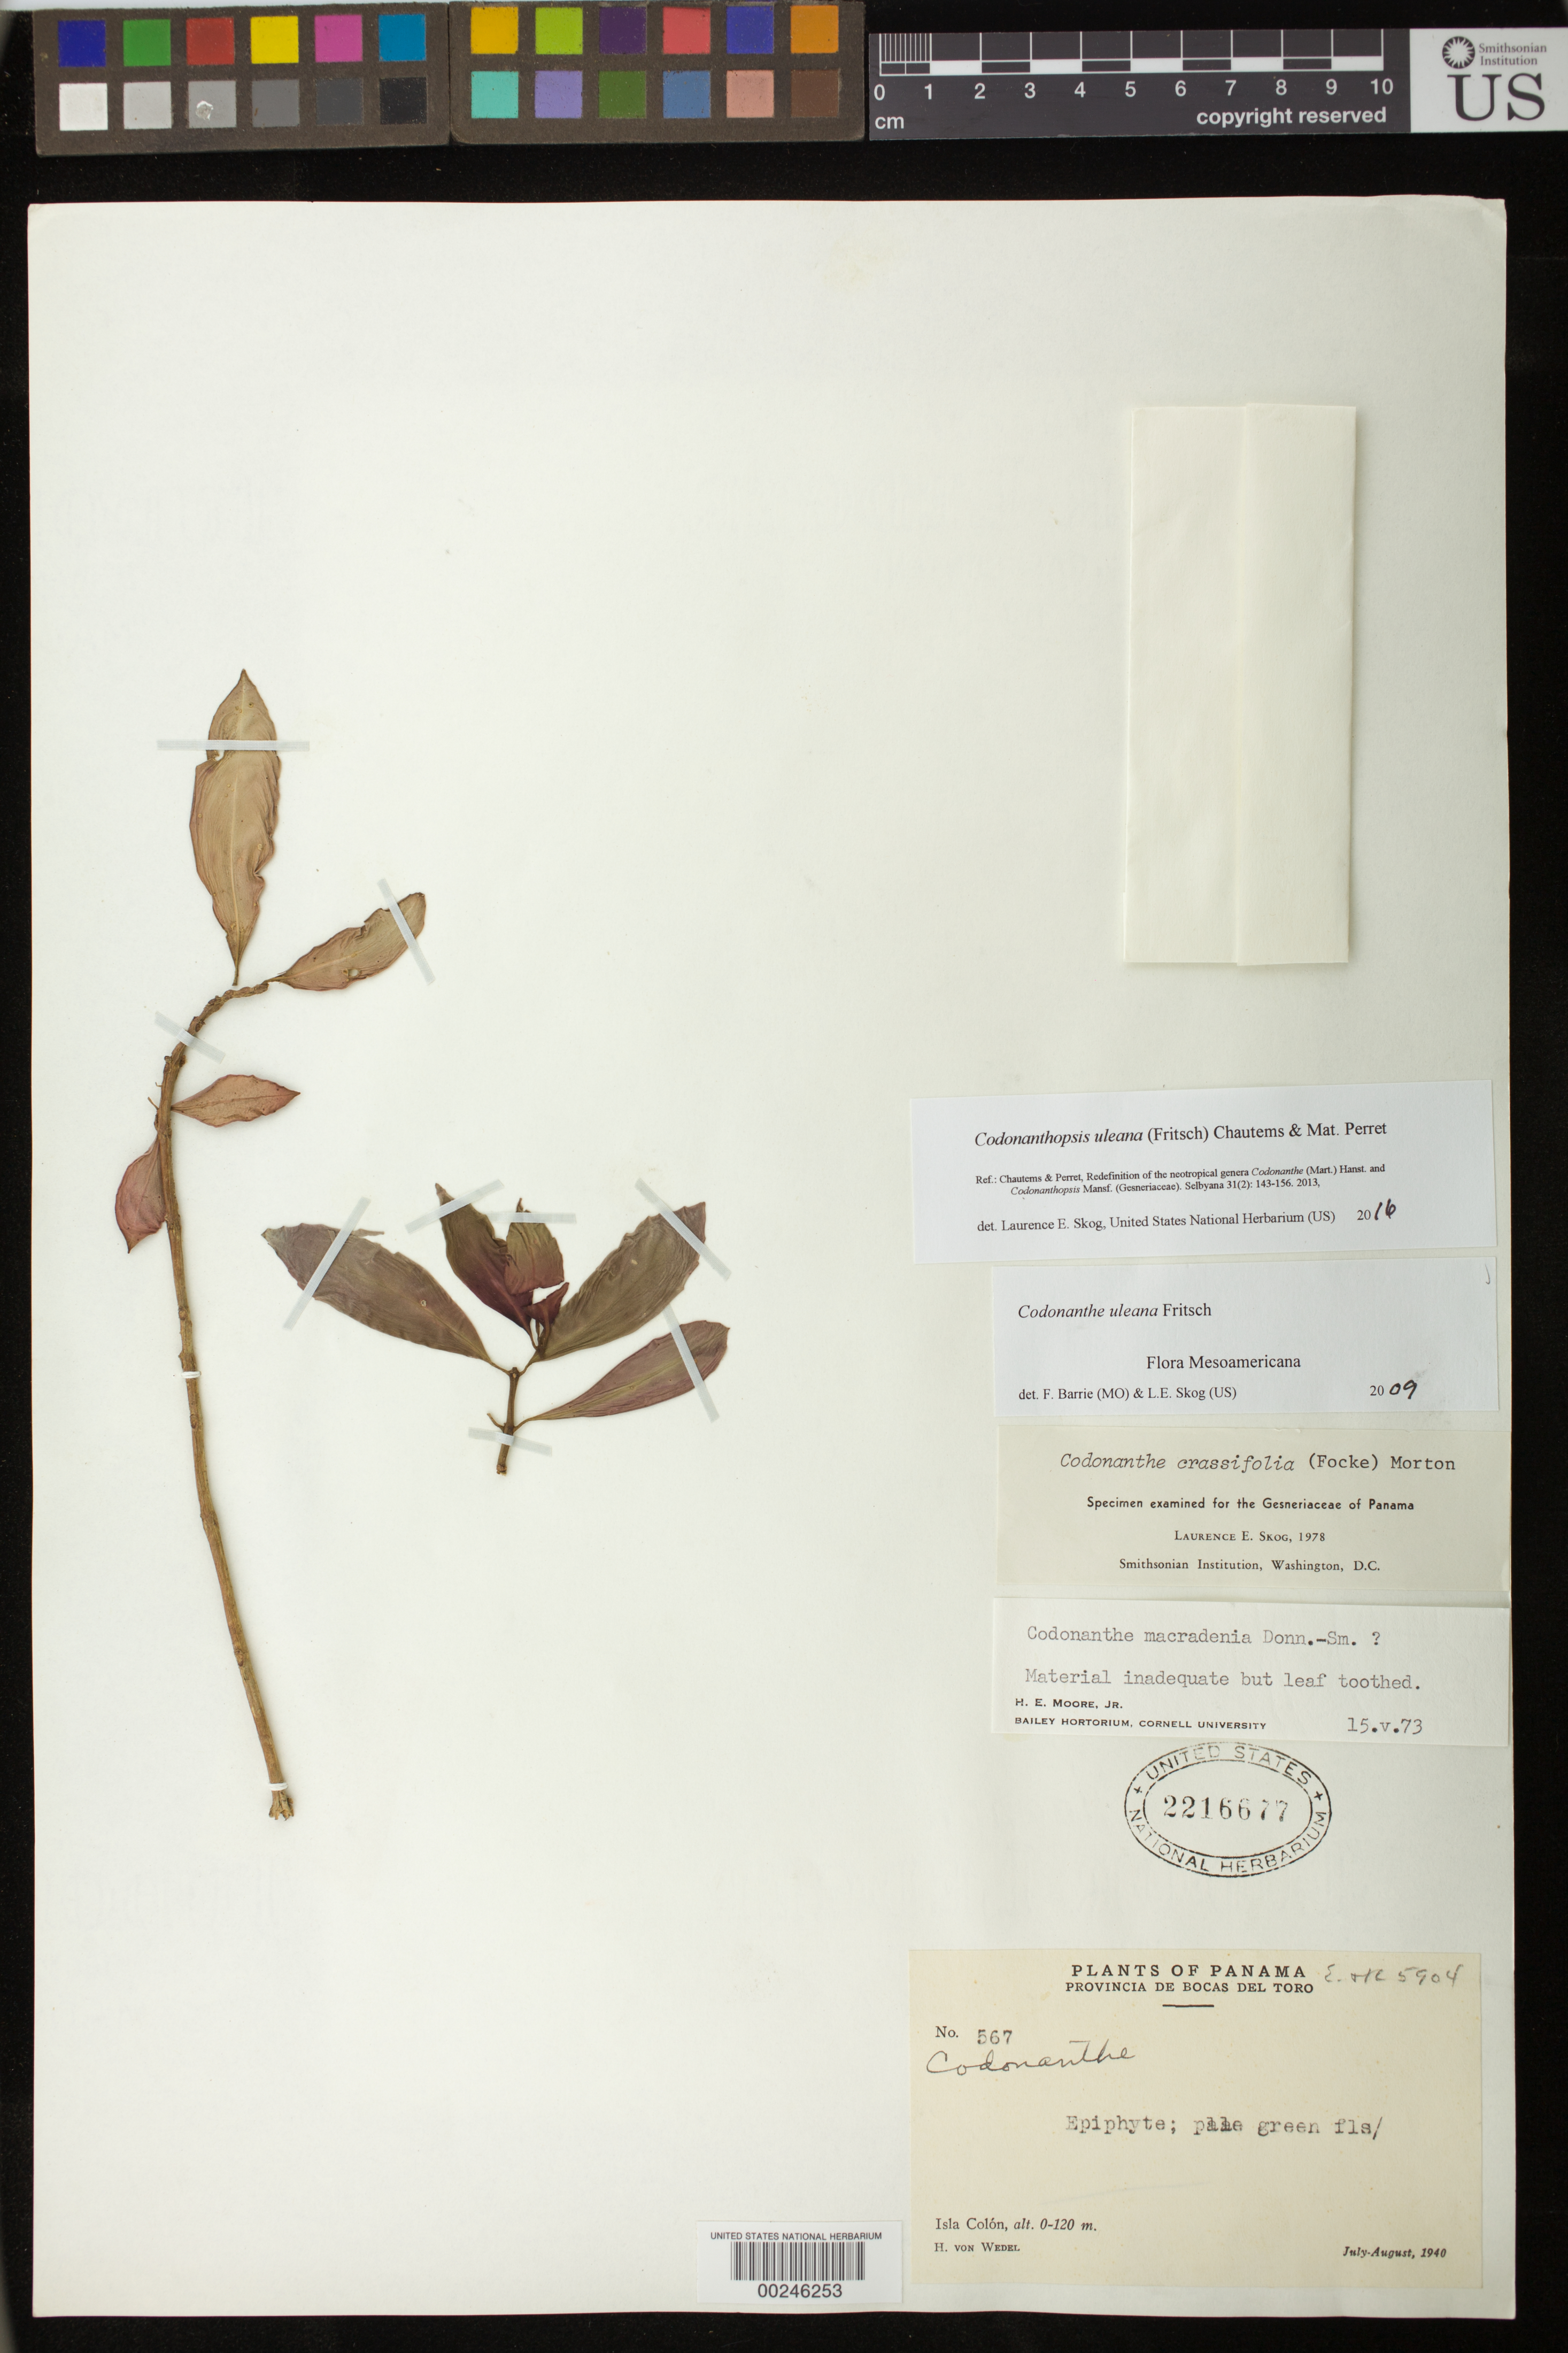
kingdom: Plantae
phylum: Tracheophyta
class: Magnoliopsida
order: Lamiales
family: Gesneriaceae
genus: Codonanthopsis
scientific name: Codonanthopsis uleana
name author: (Fritsch) Chautems & Mat.Perret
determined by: Skog, Laurence E.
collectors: H. von Wedel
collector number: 567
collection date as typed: Jul-Aug 1940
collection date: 1940-07/1940-08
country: Panama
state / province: Bocas del Toro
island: Colón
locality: Isla Colón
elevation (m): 0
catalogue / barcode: US 2216677